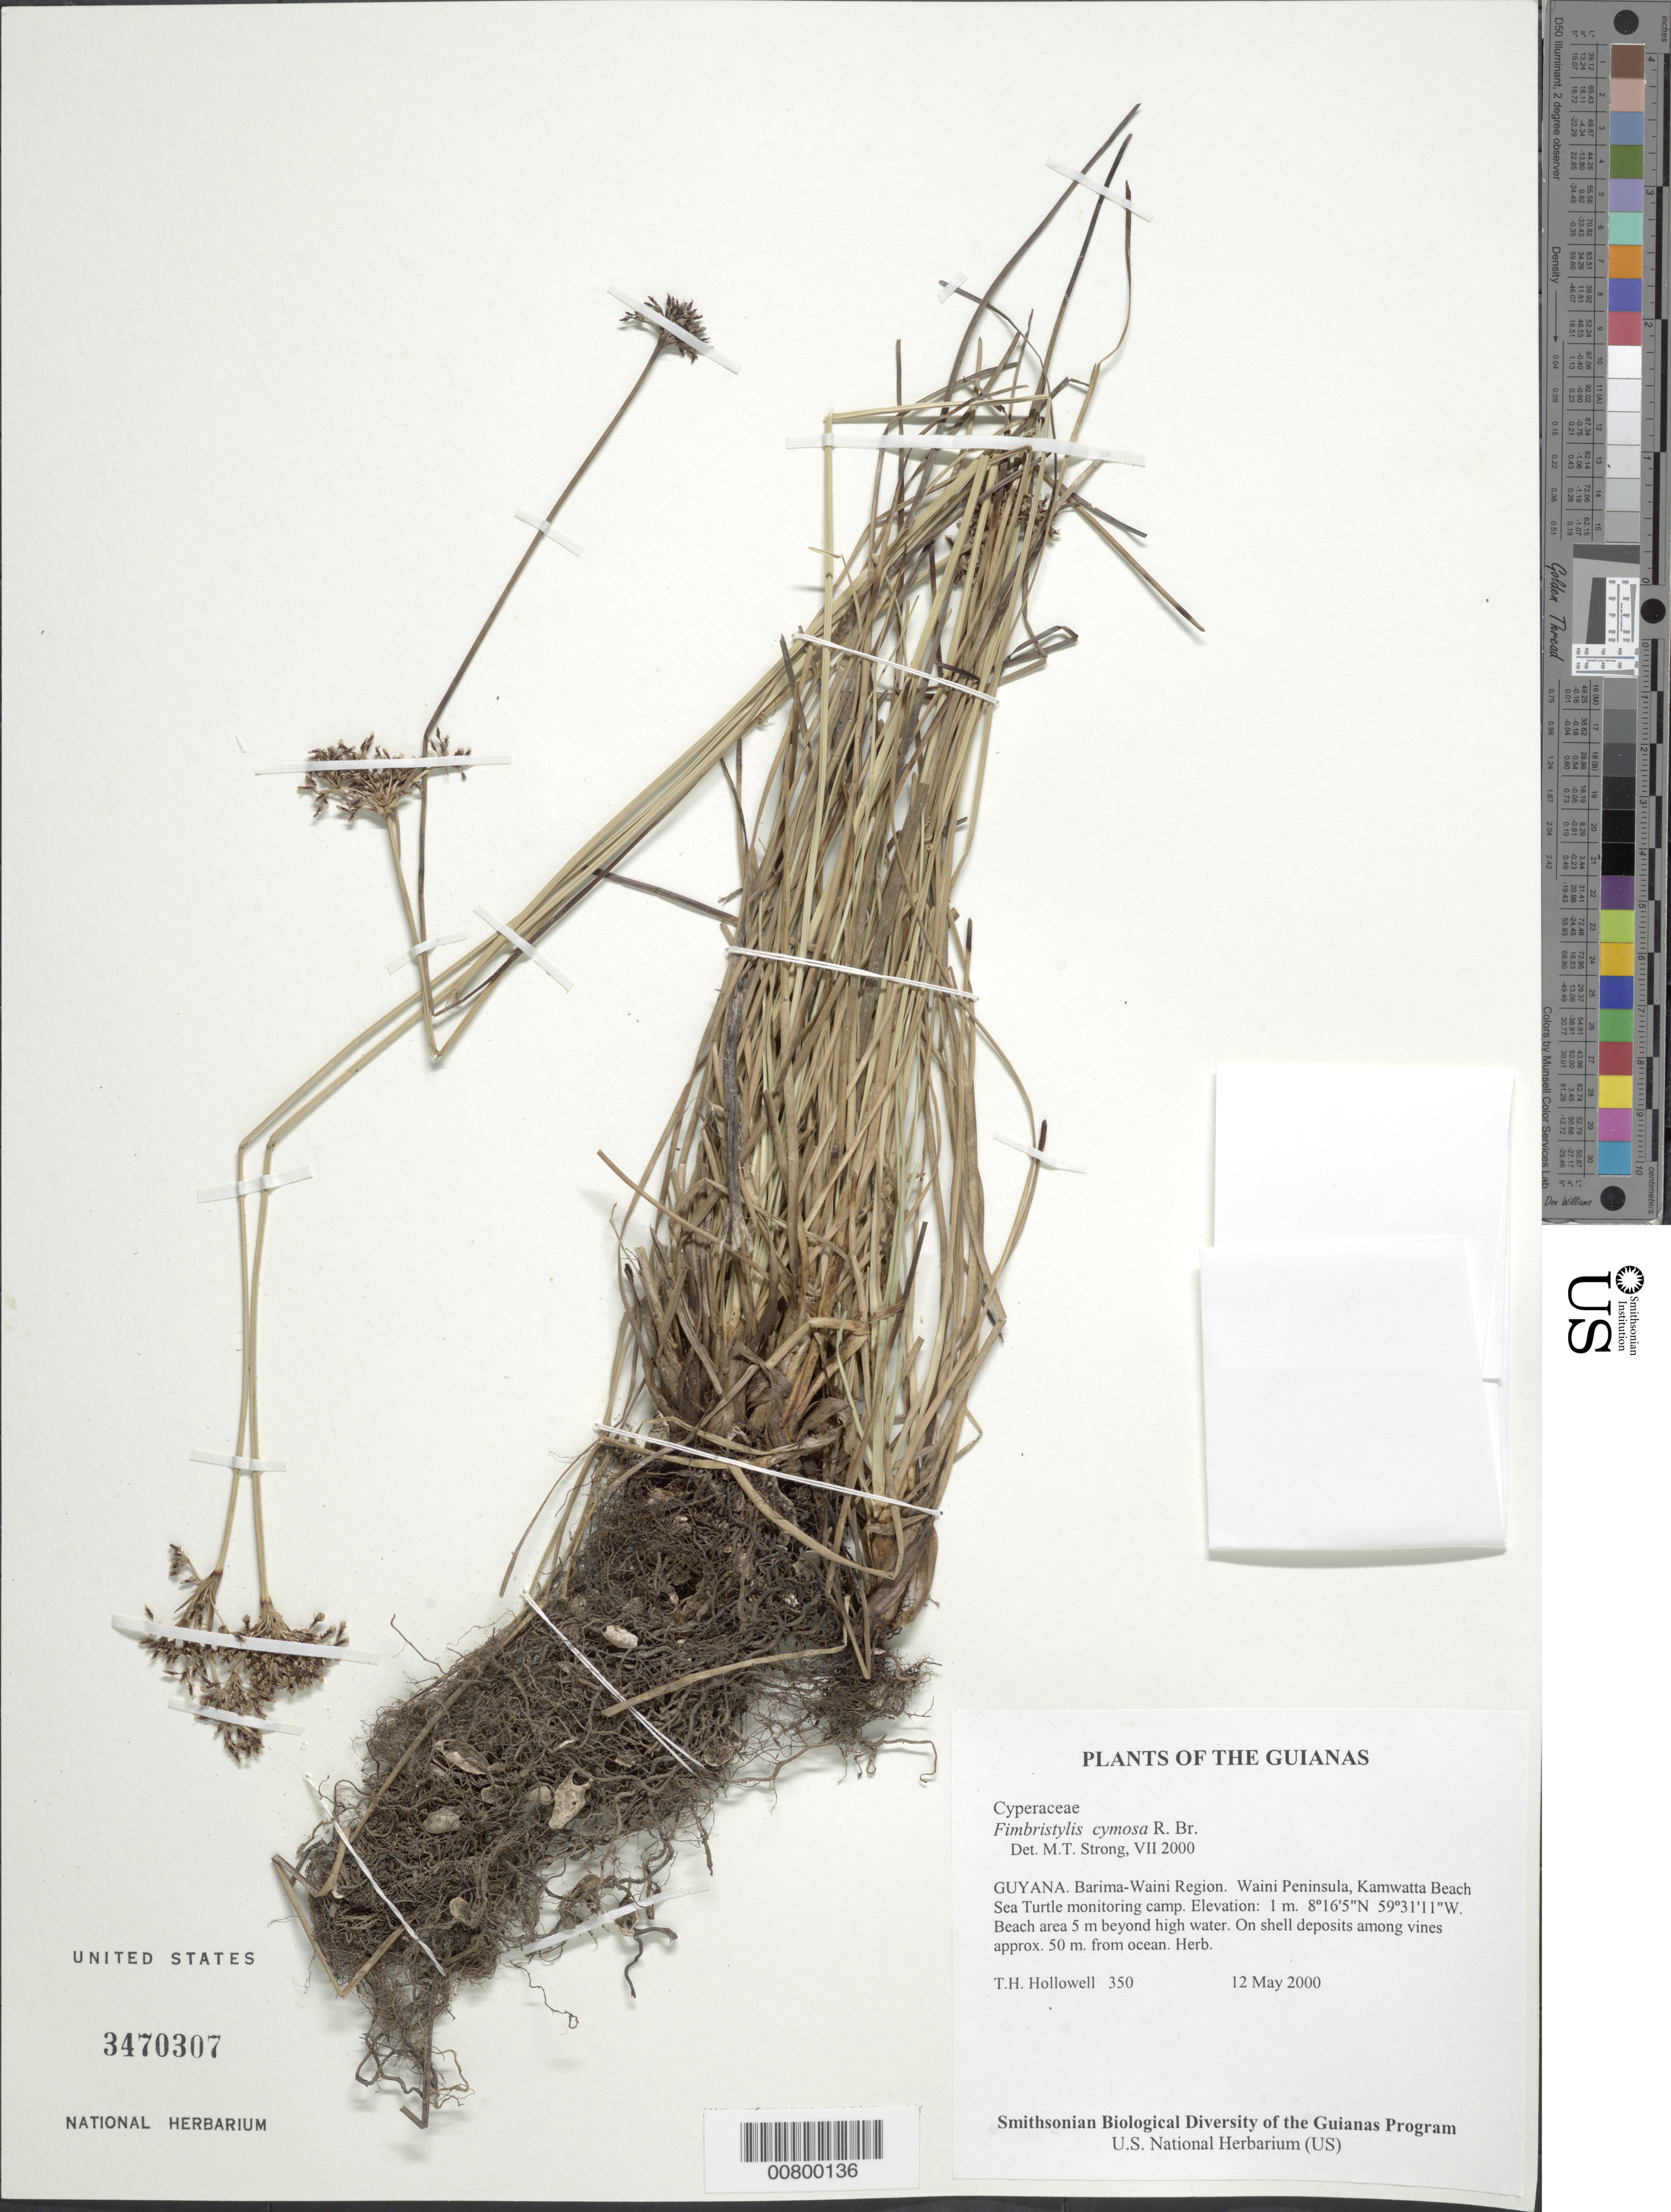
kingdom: Plantae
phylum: Tracheophyta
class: Liliopsida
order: Poales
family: Cyperaceae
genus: Fimbristylis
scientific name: Fimbristylis cymosa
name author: R. Br.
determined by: Strong, M. T., (US), Smithsonian Institution - National Museum of Natural History (UNITED STATES)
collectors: T. Hollowell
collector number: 350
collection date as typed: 12 May 2000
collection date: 2000-05-12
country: Guyana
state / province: Barima-Waini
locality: Waini Peninsula, Kamwatta Beach Sea Turtle monitoring camp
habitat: Beach area 5 m beyond high water. On shell deposits among vines approx. 50 m. from ocean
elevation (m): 1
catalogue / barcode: US 3470307